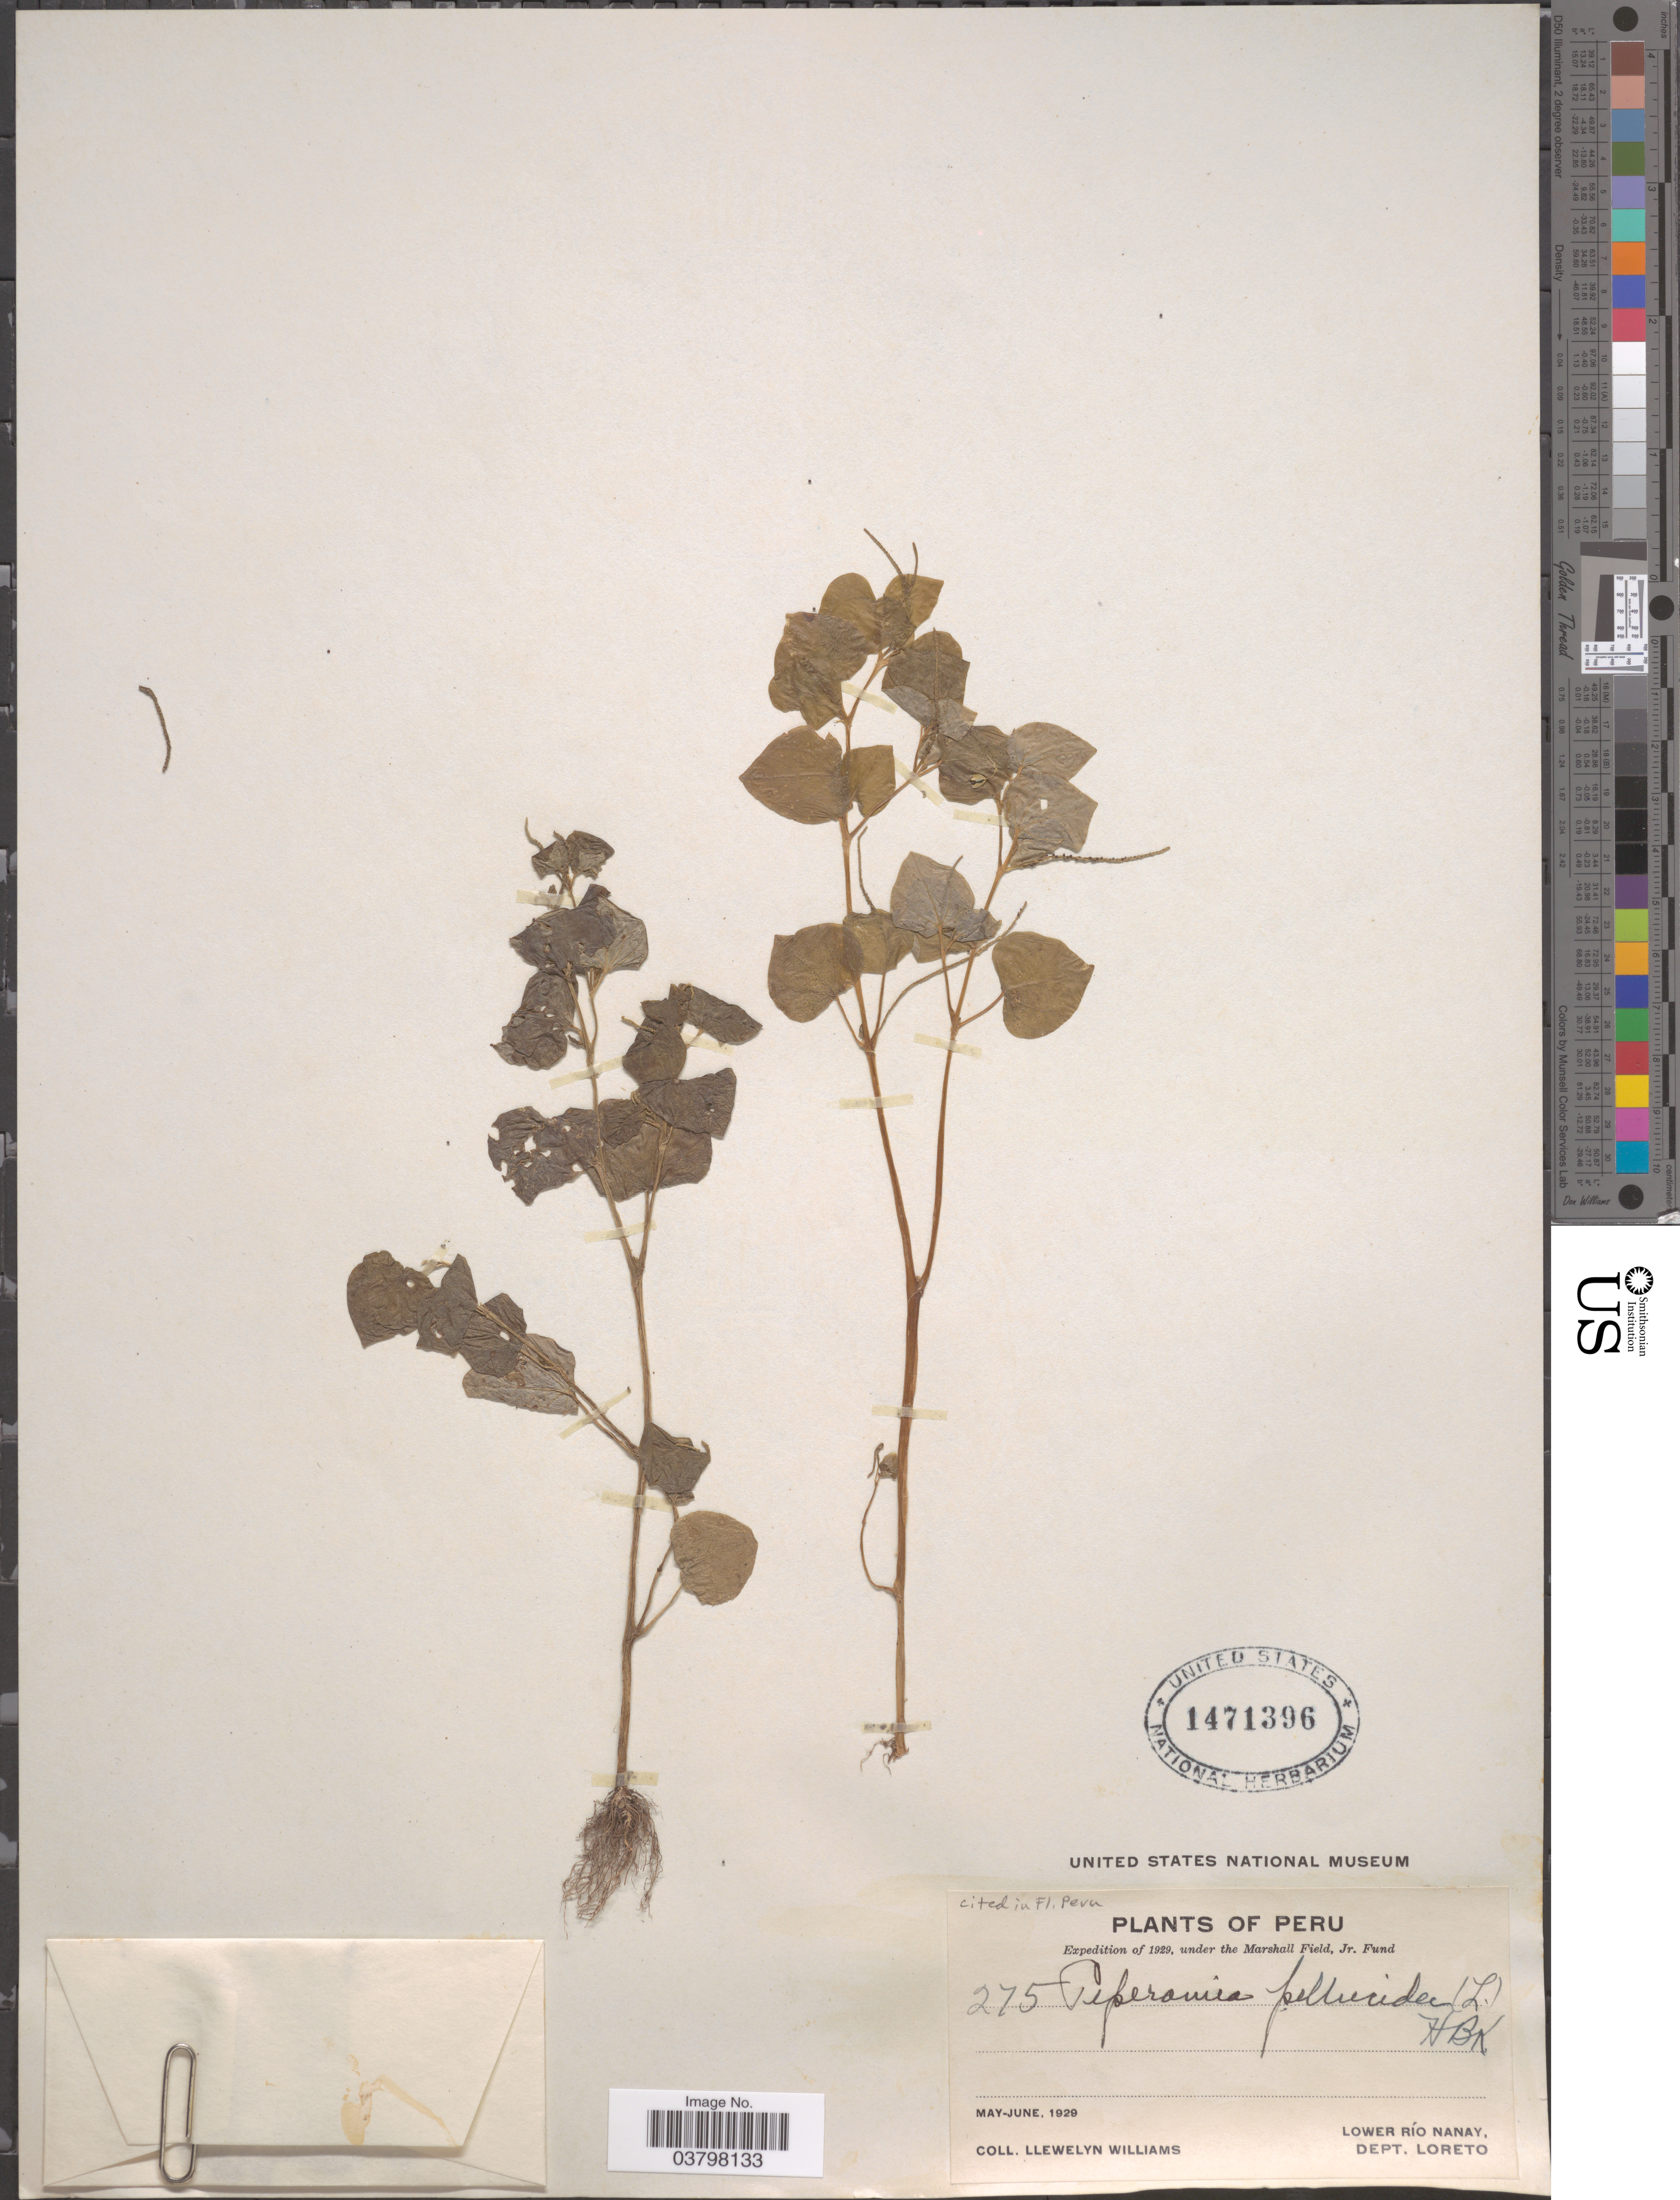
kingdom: Plantae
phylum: Tracheophyta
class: Magnoliopsida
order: Piperales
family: Piperaceae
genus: Peperomia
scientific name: Peperomia pellucida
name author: (L.) Kunth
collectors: Ll. Williams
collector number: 275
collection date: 1929-05/1929-06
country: Peru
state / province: Loreto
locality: Lower Río Nanay, Dept. Loreto.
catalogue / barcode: US 1471396